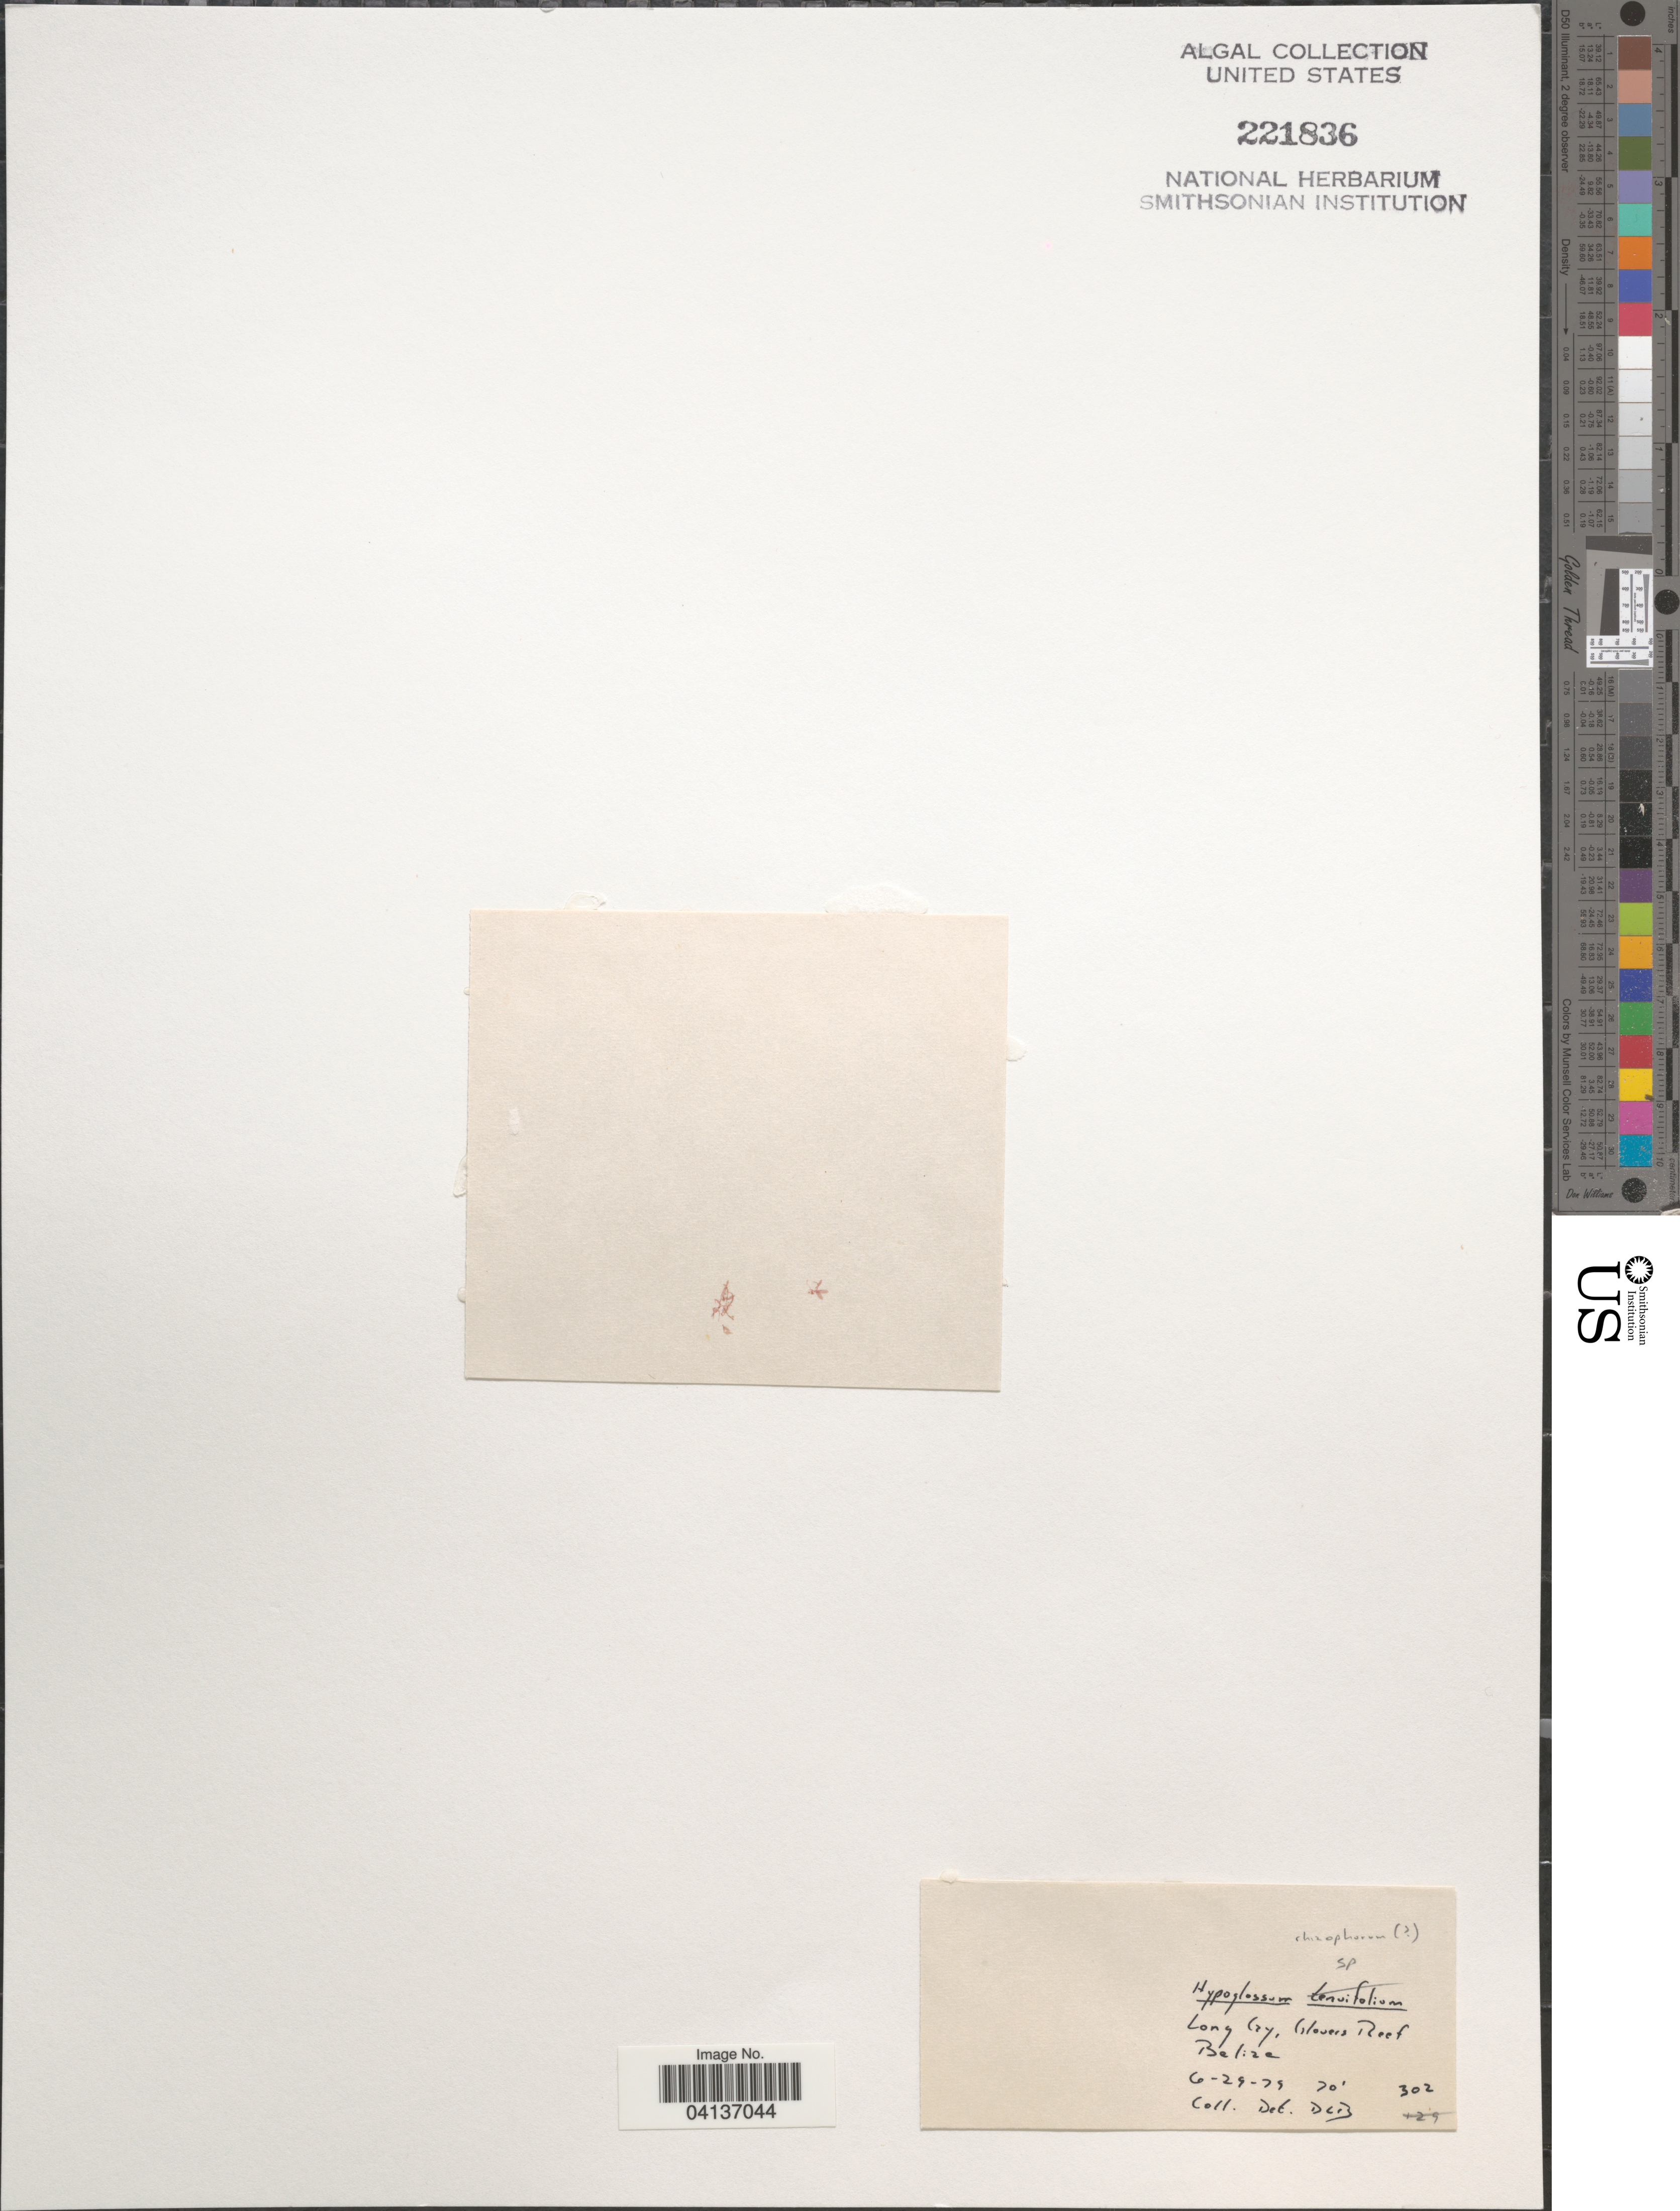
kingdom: Plantae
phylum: Rhodophyta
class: Florideophyceae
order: Ceramiales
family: Delesseriaceae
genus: Hypoglossum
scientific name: Hypoglossum rhizophorum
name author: D.L. Ballant. & M.J. Wynne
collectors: D. L. B.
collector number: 302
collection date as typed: Transcribed d/m/y: 29/6/79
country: Belize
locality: Long Cay, Glovers Reef.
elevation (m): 21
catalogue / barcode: US 221836